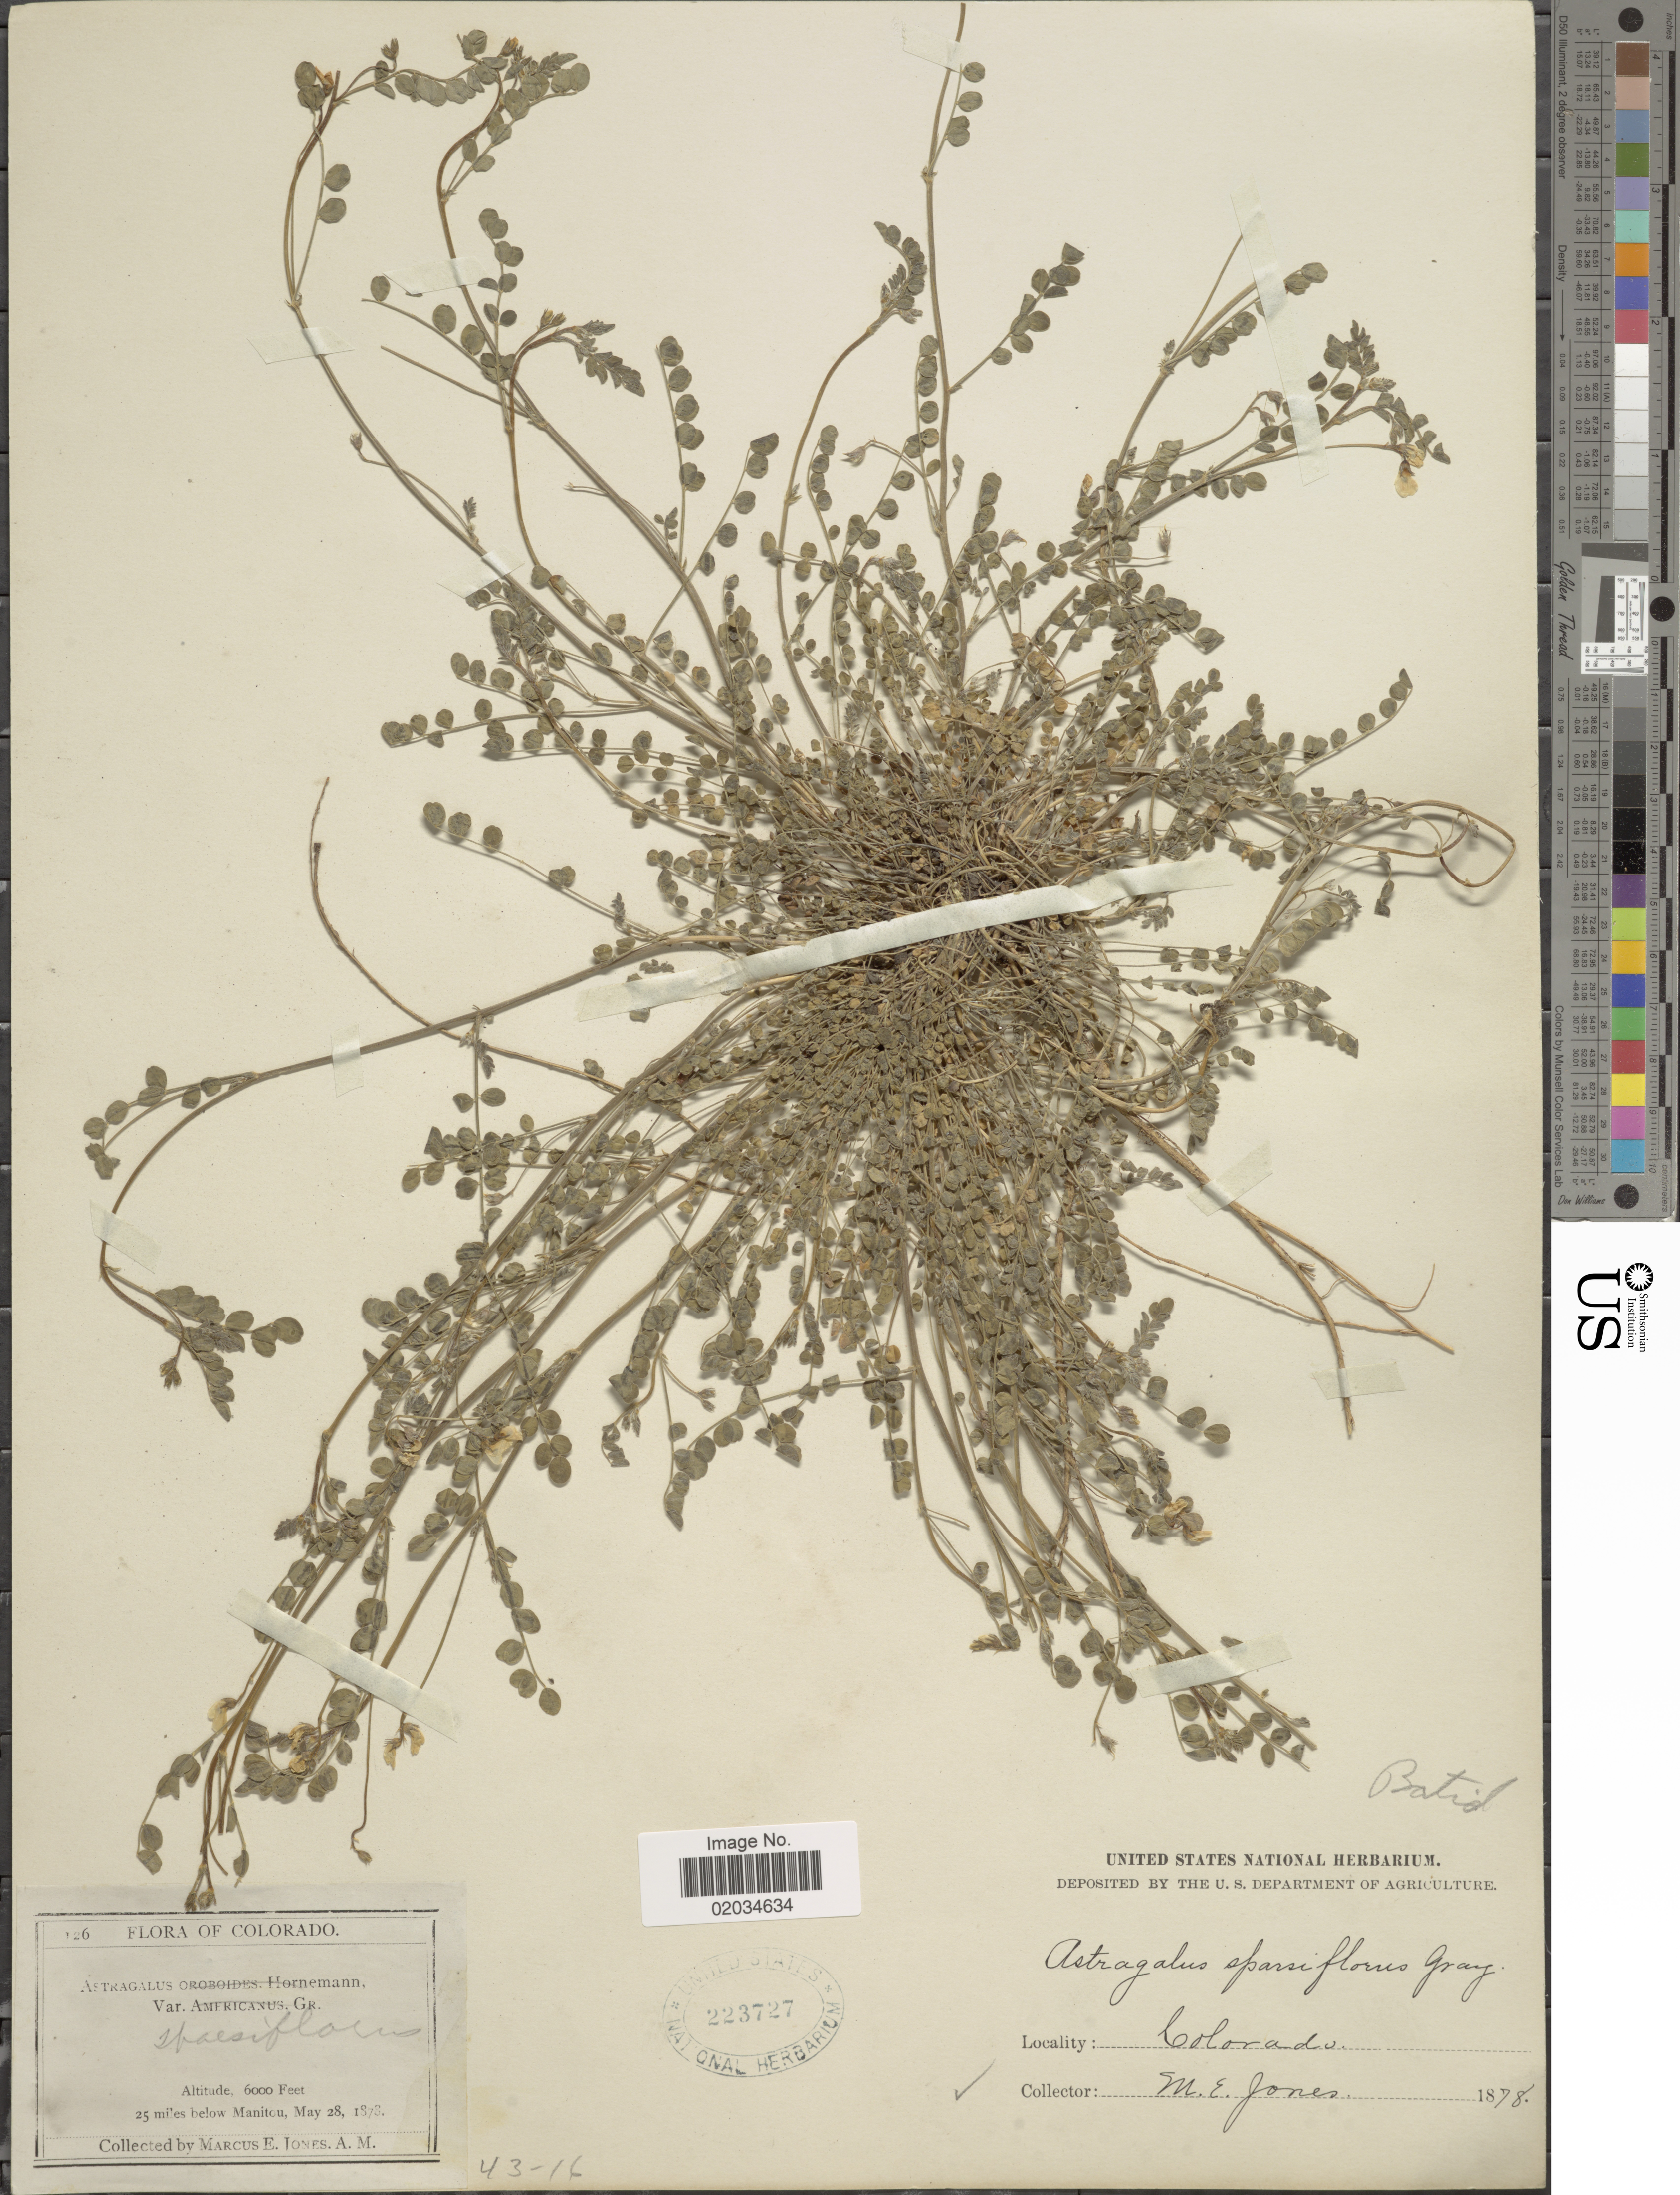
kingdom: Plantae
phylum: Tracheophyta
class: Magnoliopsida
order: Fabales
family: Fabaceae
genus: Astragalus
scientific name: Astragalus sparsiflorus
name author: A. Gray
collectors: M. E. Jones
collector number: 126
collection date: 1878-05-28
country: United States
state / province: Colorado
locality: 25 miles below Manitou.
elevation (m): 1829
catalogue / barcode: US 223727